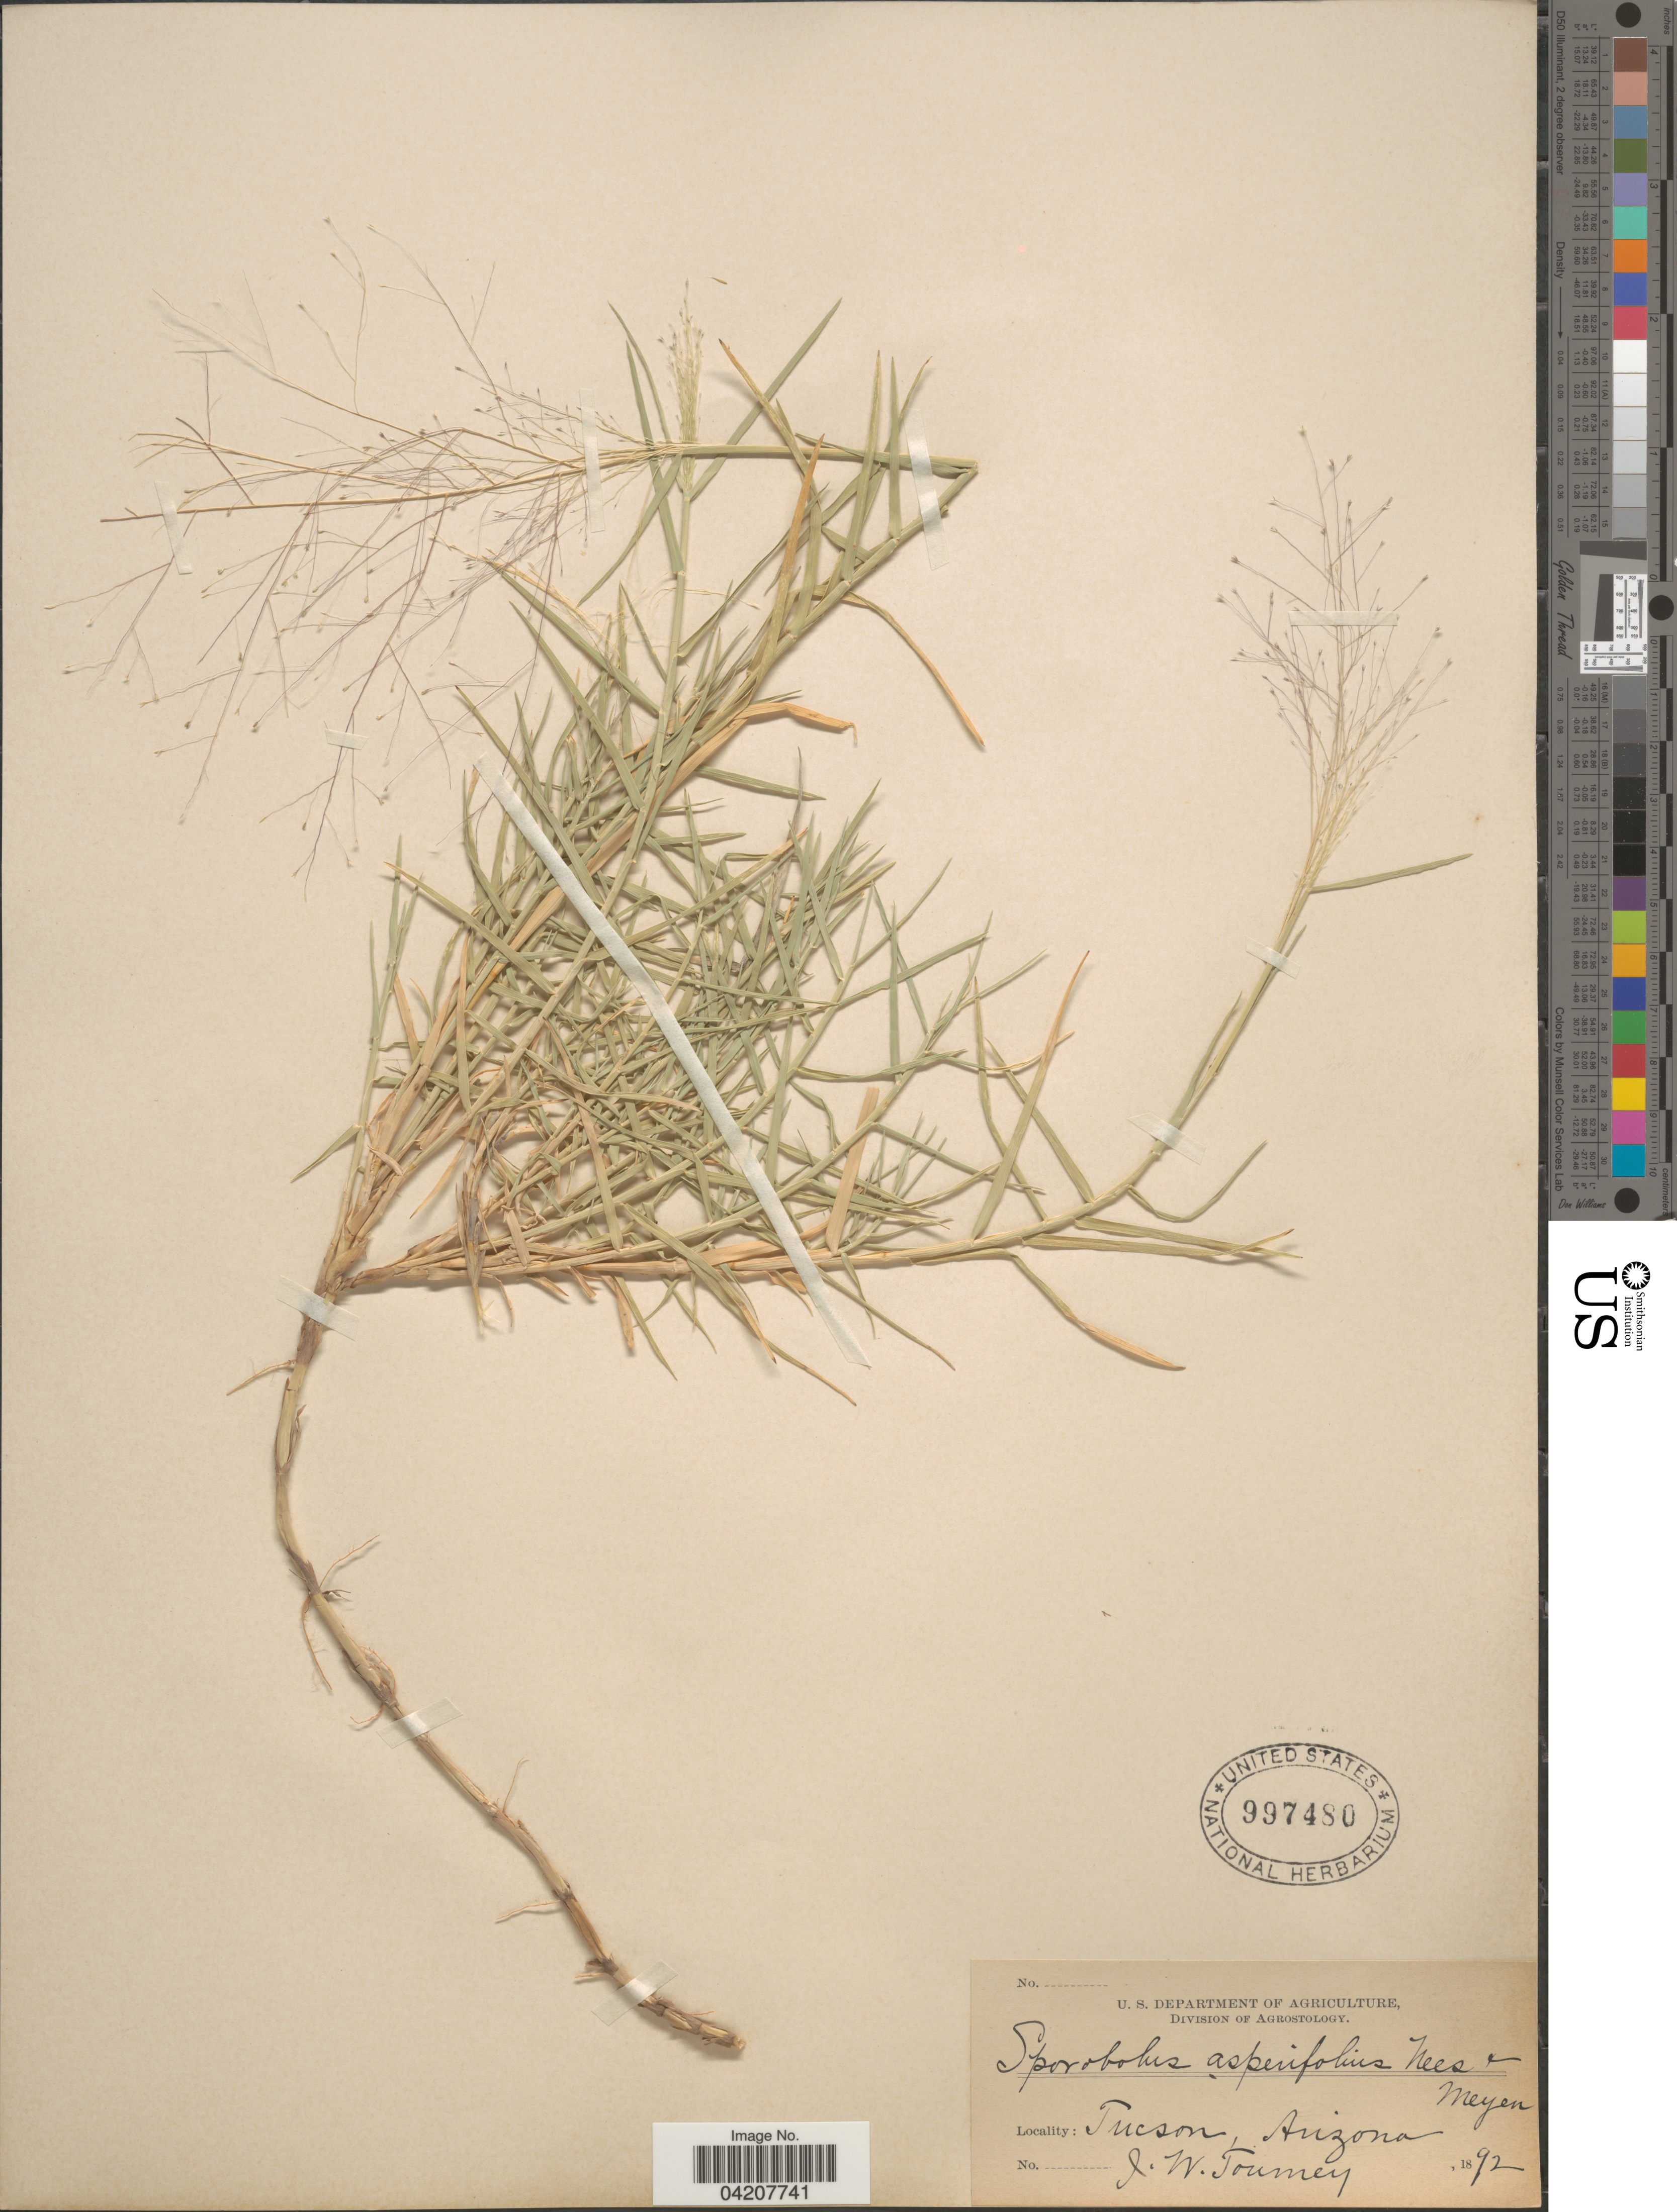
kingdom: Plantae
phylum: Tracheophyta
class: Liliopsida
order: Poales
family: Poaceae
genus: Muhlenbergia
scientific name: Muhlenbergia asperifolia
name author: (Nees & Meyen ex Trin.) Parodi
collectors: J. W. Toumey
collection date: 1892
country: United States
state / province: Arizona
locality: Tucson.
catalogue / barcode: US 997480